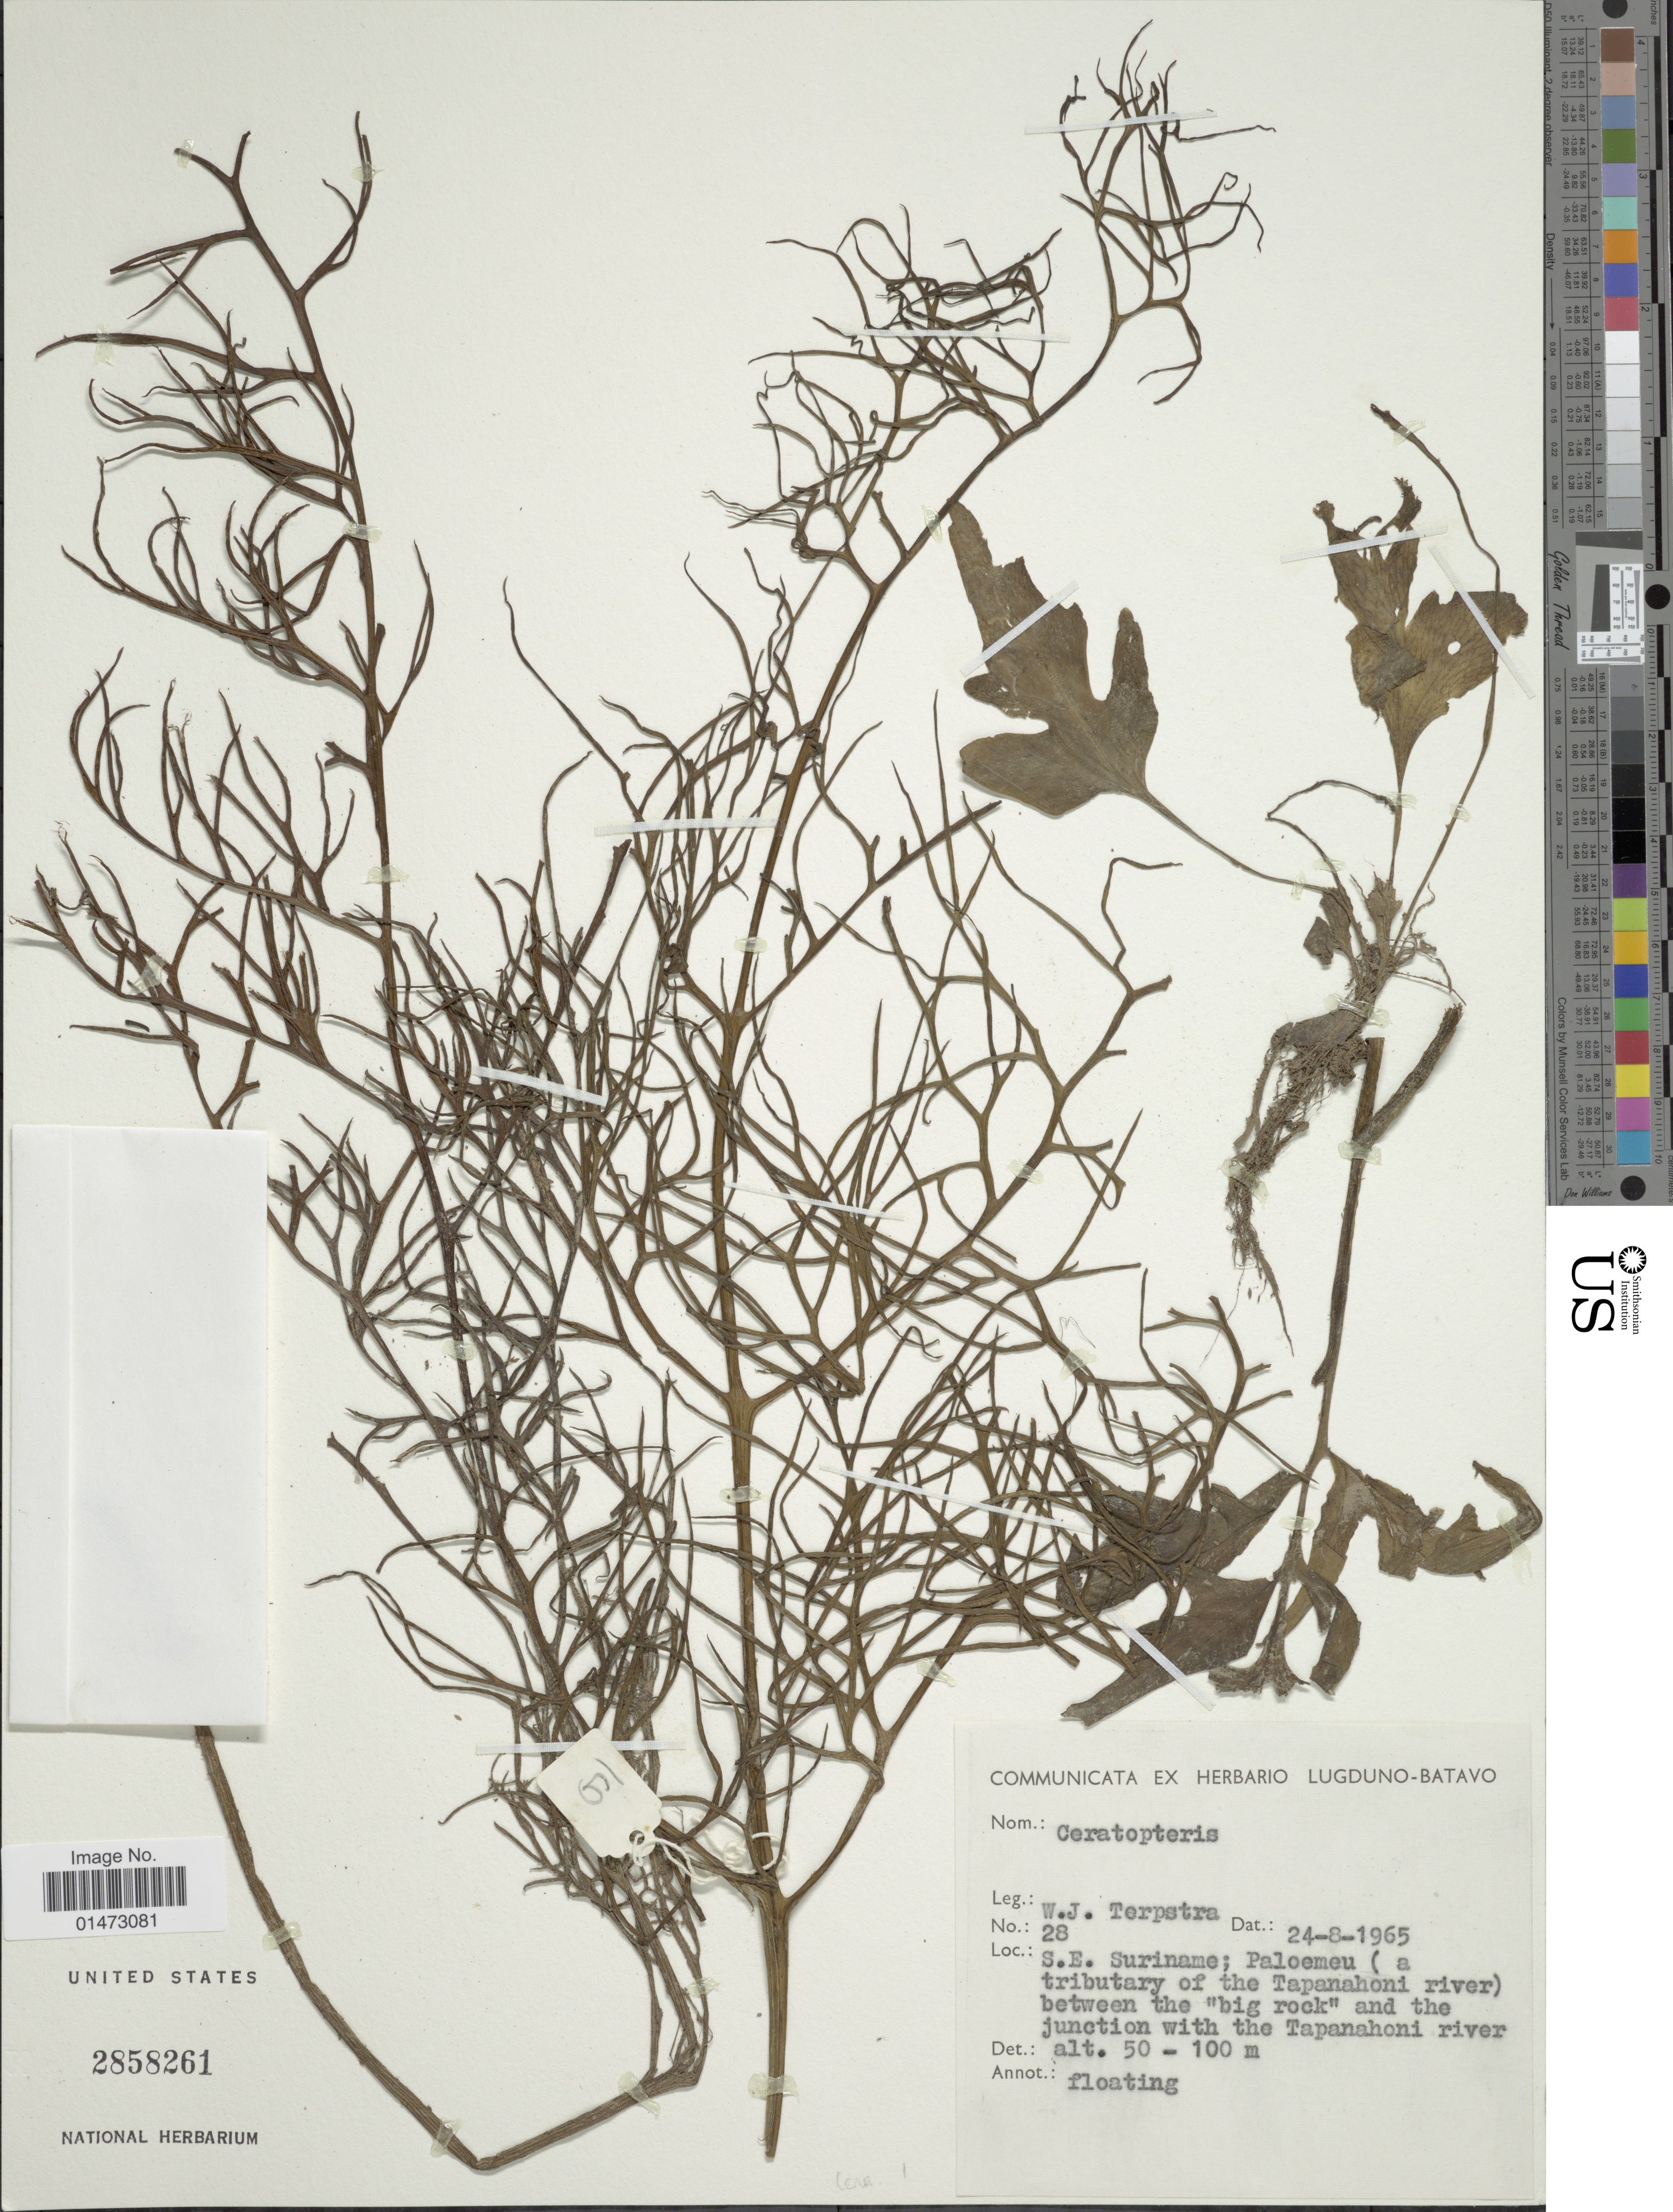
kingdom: Plantae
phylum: Tracheophyta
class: Polypodiopsida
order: Polypodiales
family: Pteridaceae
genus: Ceratopteris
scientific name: Ceratopteris sp.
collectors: W. Terpstra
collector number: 28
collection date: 1965-08-24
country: Suriname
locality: S.E. Suriname; Paloemeu (a tributary of the Tapanahoni river) between the "big rock" and the junction with the Tapanahoni river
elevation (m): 50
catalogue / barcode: US 2858261